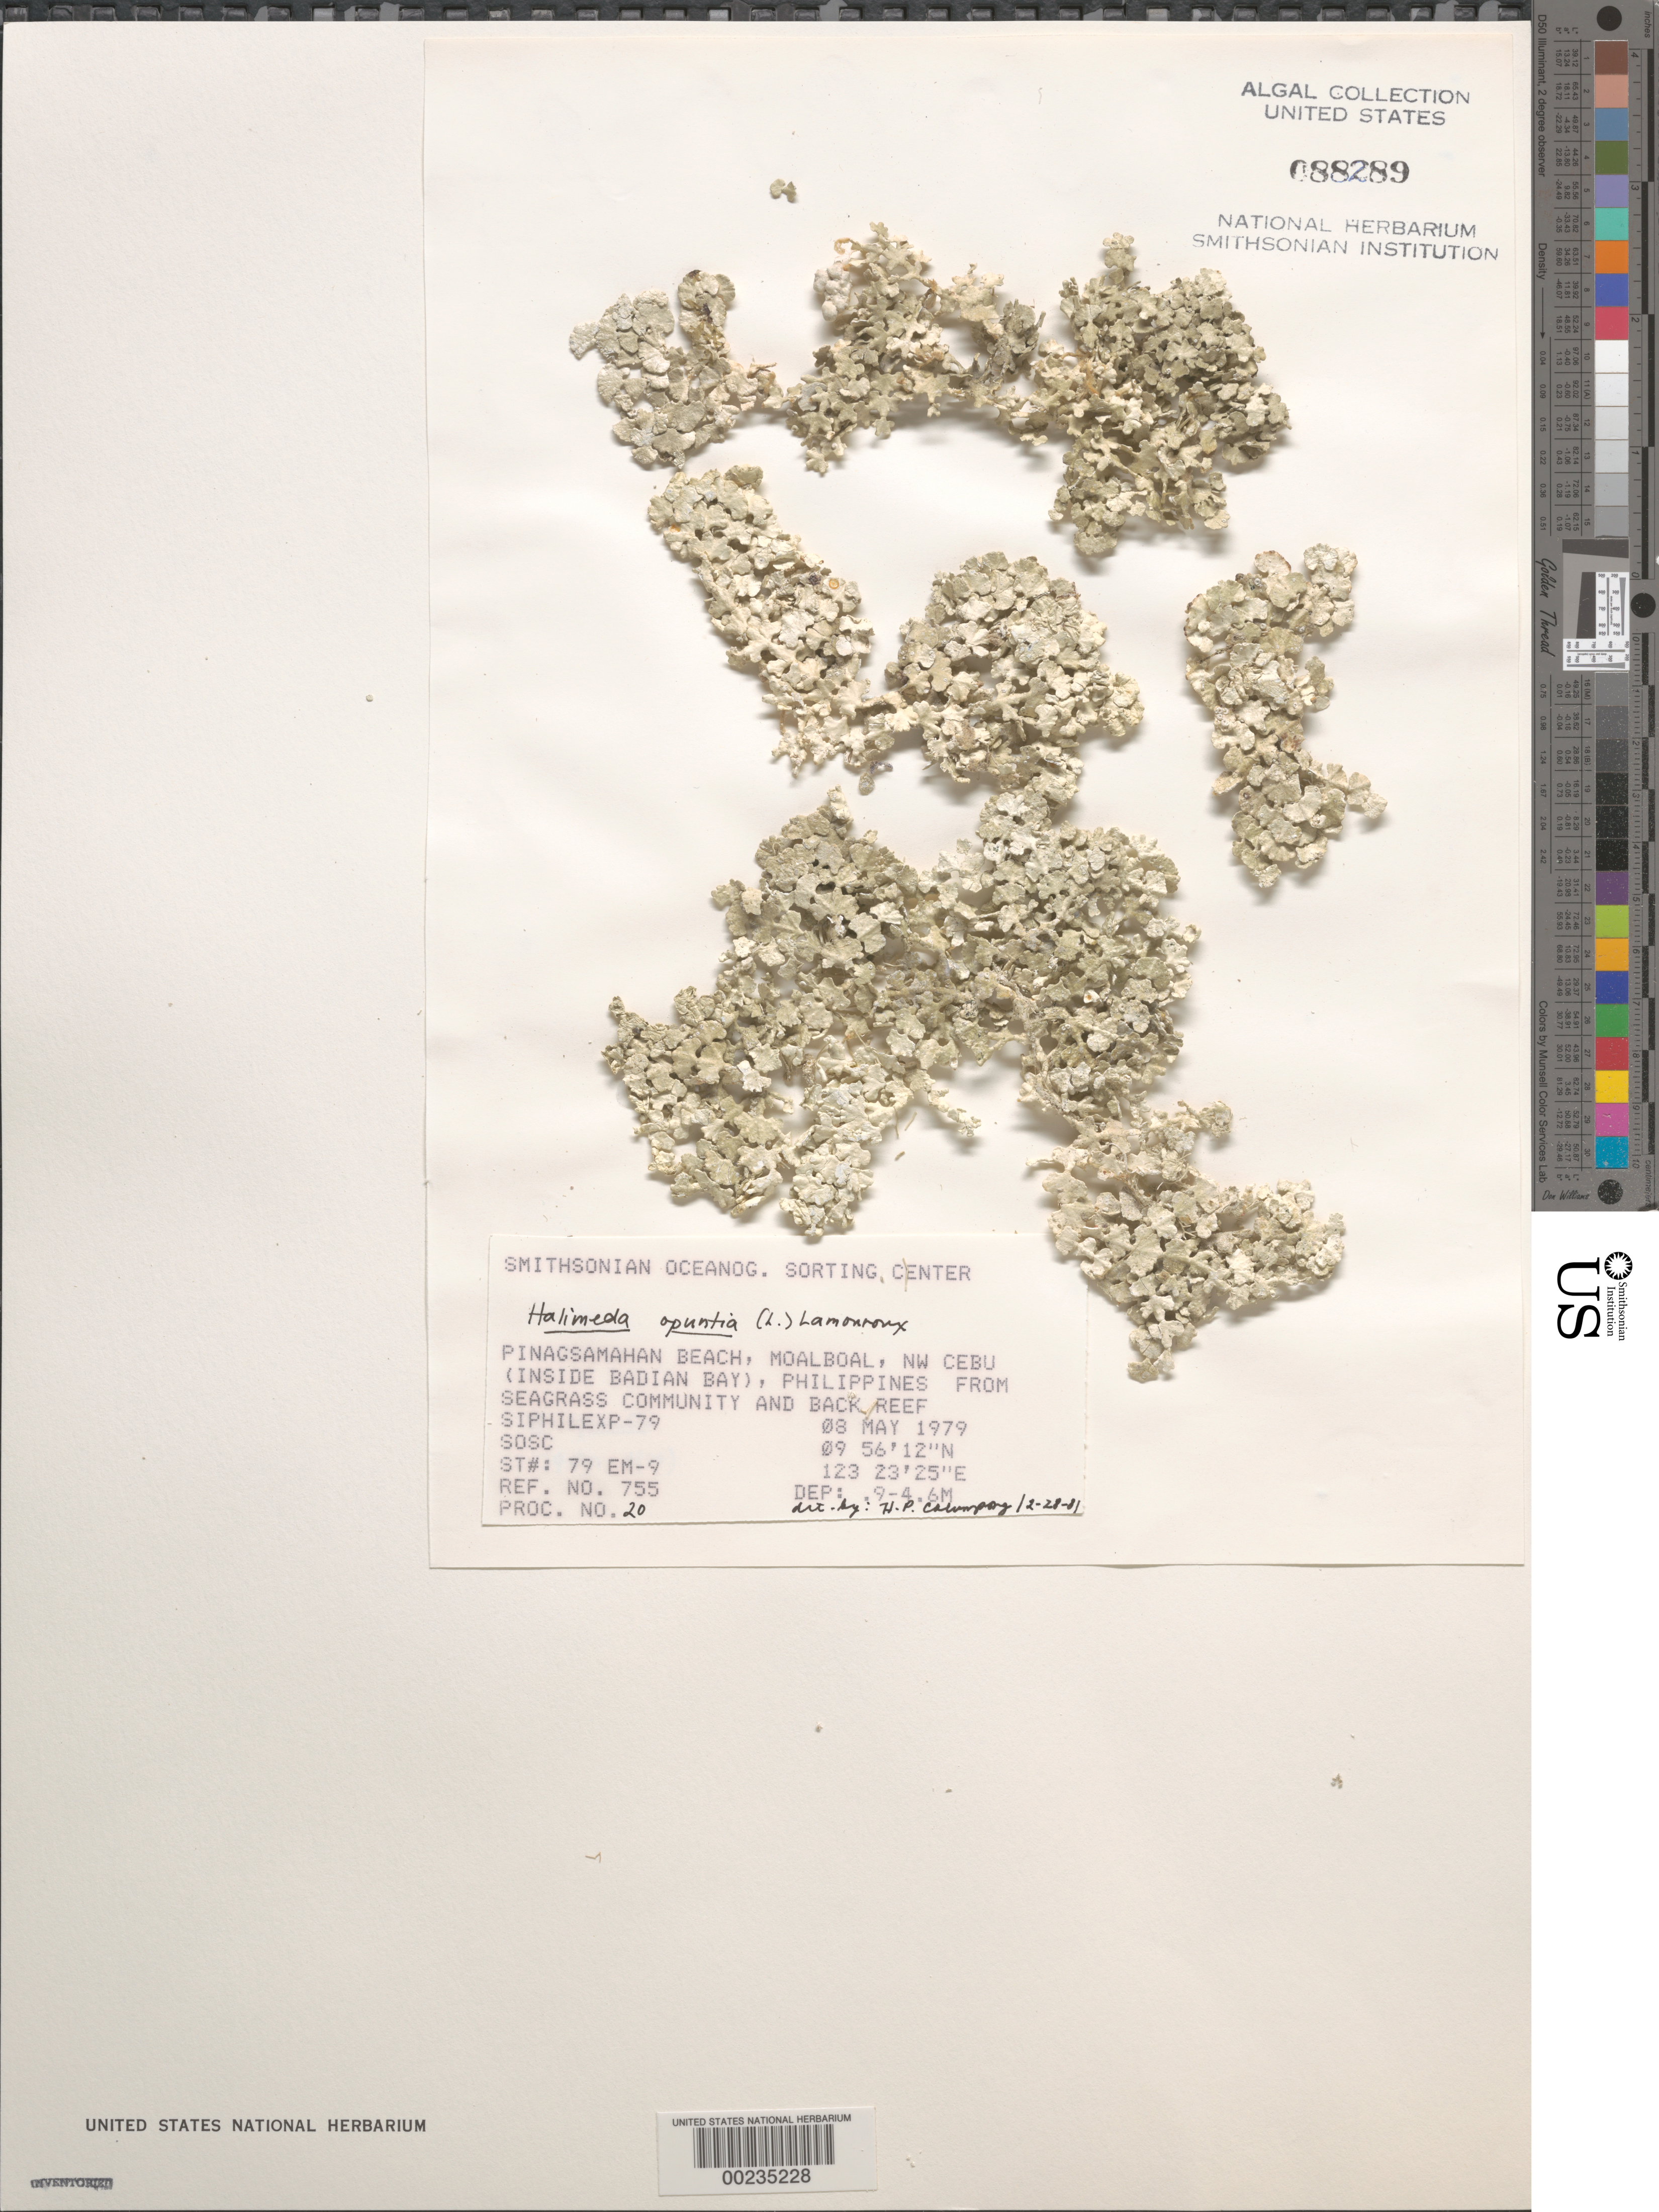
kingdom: Plantae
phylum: Chlorophyta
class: Ulvophyceae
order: Bryopsidales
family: Halimedaceae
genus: Halimeda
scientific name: Halimeda opuntia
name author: (L.) J.V.Lamouroux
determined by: Calumpong, H. P.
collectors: SOSC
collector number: Station 79 Em-9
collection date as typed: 08 May 1979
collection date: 1979-05-08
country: Philippines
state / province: Central Visayas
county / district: Cebu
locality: Pinagsamahan beach. moalboal, cebu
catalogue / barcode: US 88289